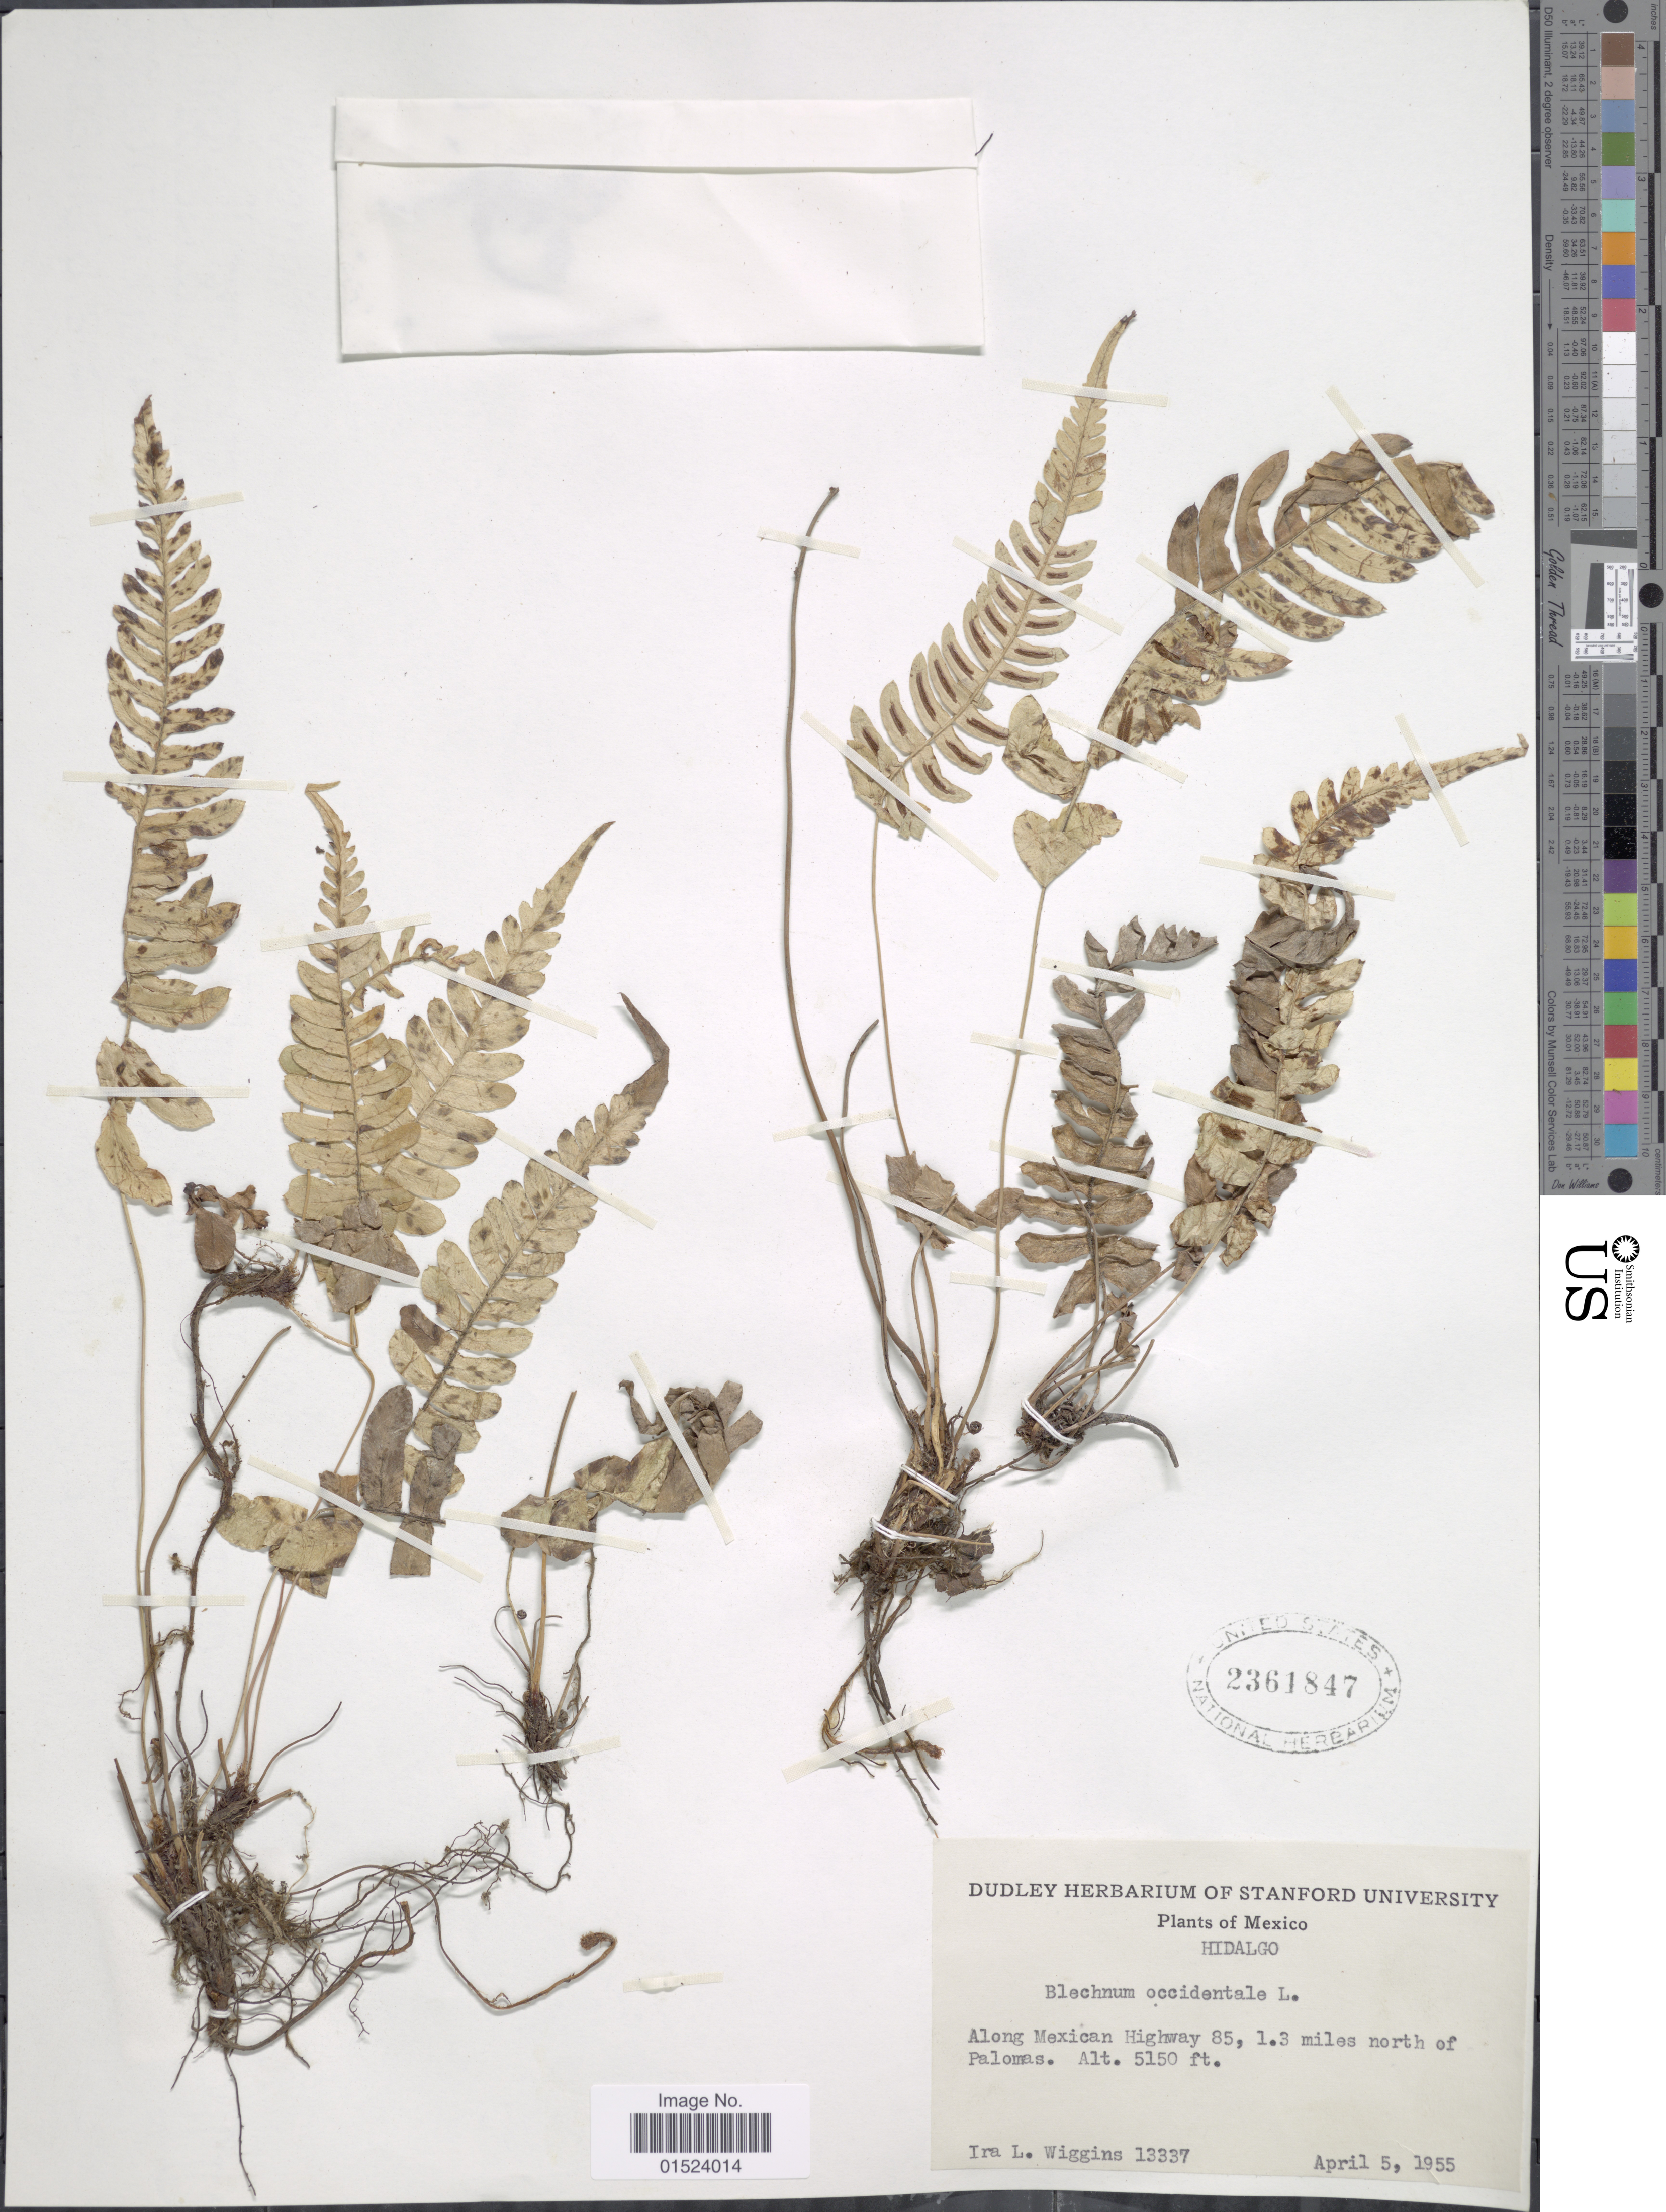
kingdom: Plantae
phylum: Tracheophyta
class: Polypodiopsida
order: Polypodiales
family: Blechnaceae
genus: Blechnum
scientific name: Blechnum glandulosum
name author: Link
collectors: I. L. Wiggins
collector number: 13337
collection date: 1955-04-05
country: Mexico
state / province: Hidalgo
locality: Along Mexican Highway 85, 1.3 miles north of Palomas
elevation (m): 1570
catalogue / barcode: US 2361847